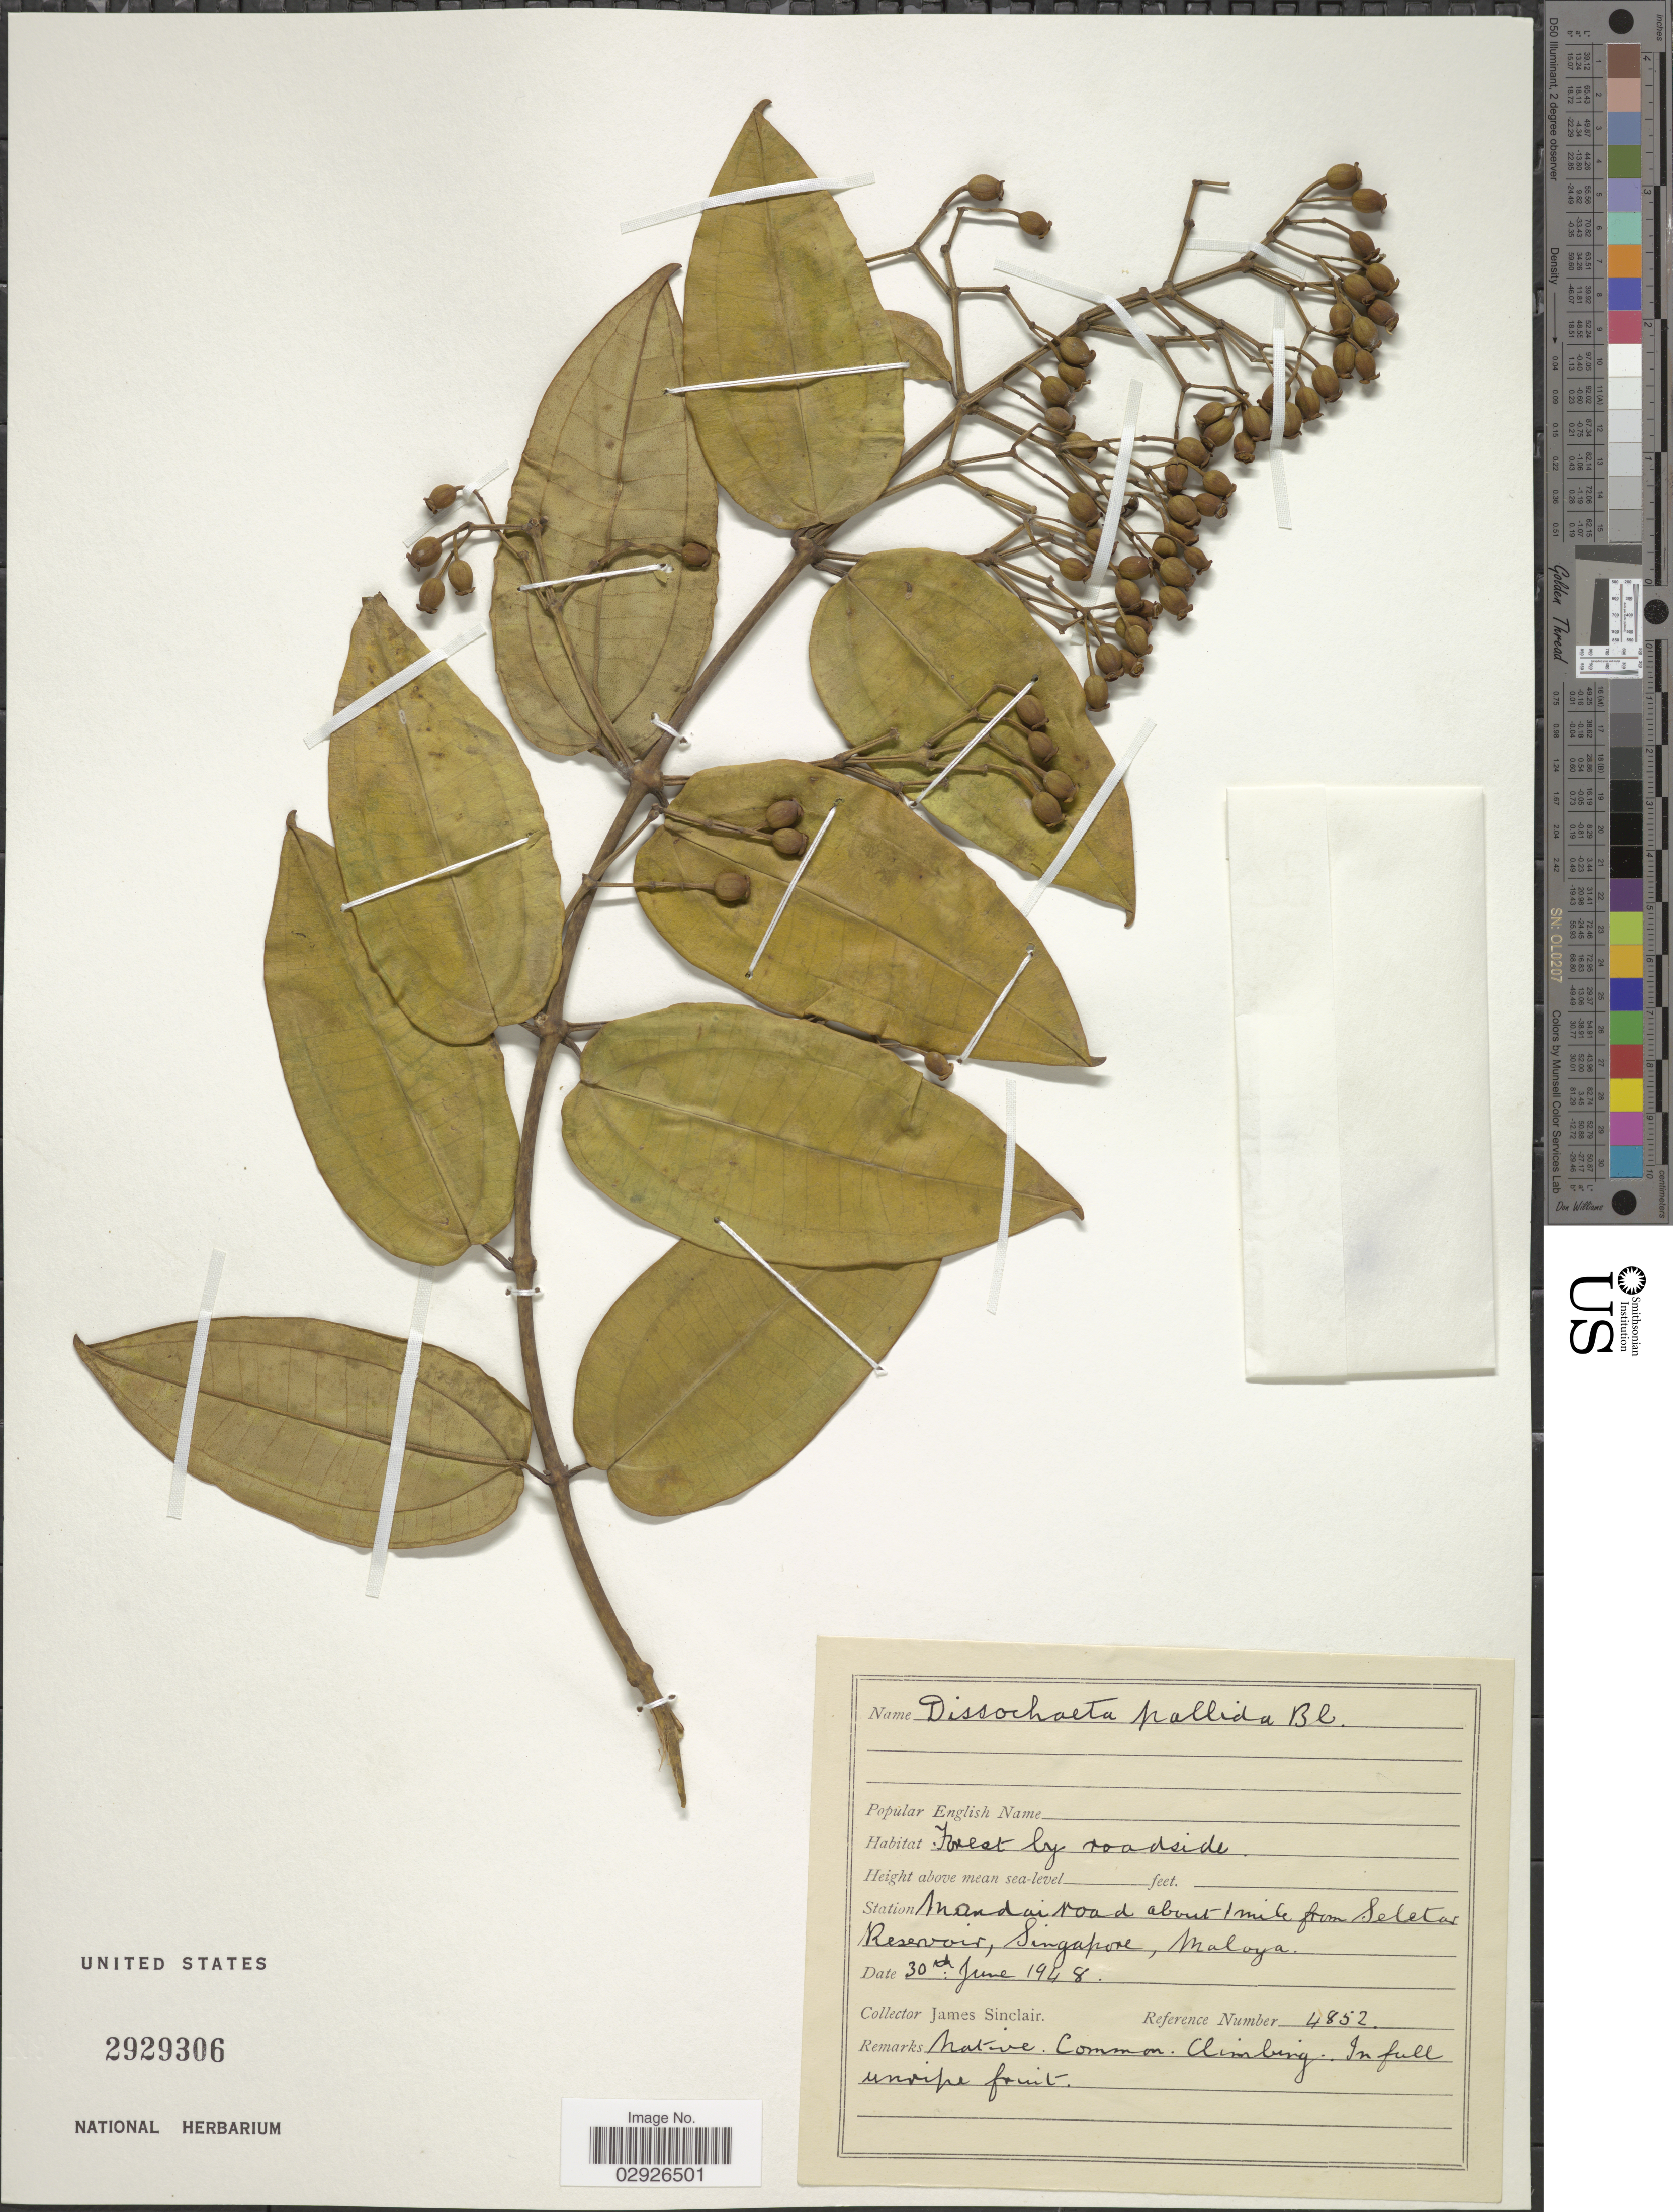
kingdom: Plantae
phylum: Tracheophyta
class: Magnoliopsida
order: Myrtales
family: Melastomataceae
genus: Dissochaeta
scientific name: Dissochaeta pallida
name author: Blume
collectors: J. Sinclair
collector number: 4852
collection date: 1948-06-30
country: Singapore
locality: Station Mandai road about 1 mile from Seletar Reservoir, Malaya.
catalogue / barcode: US 2929306